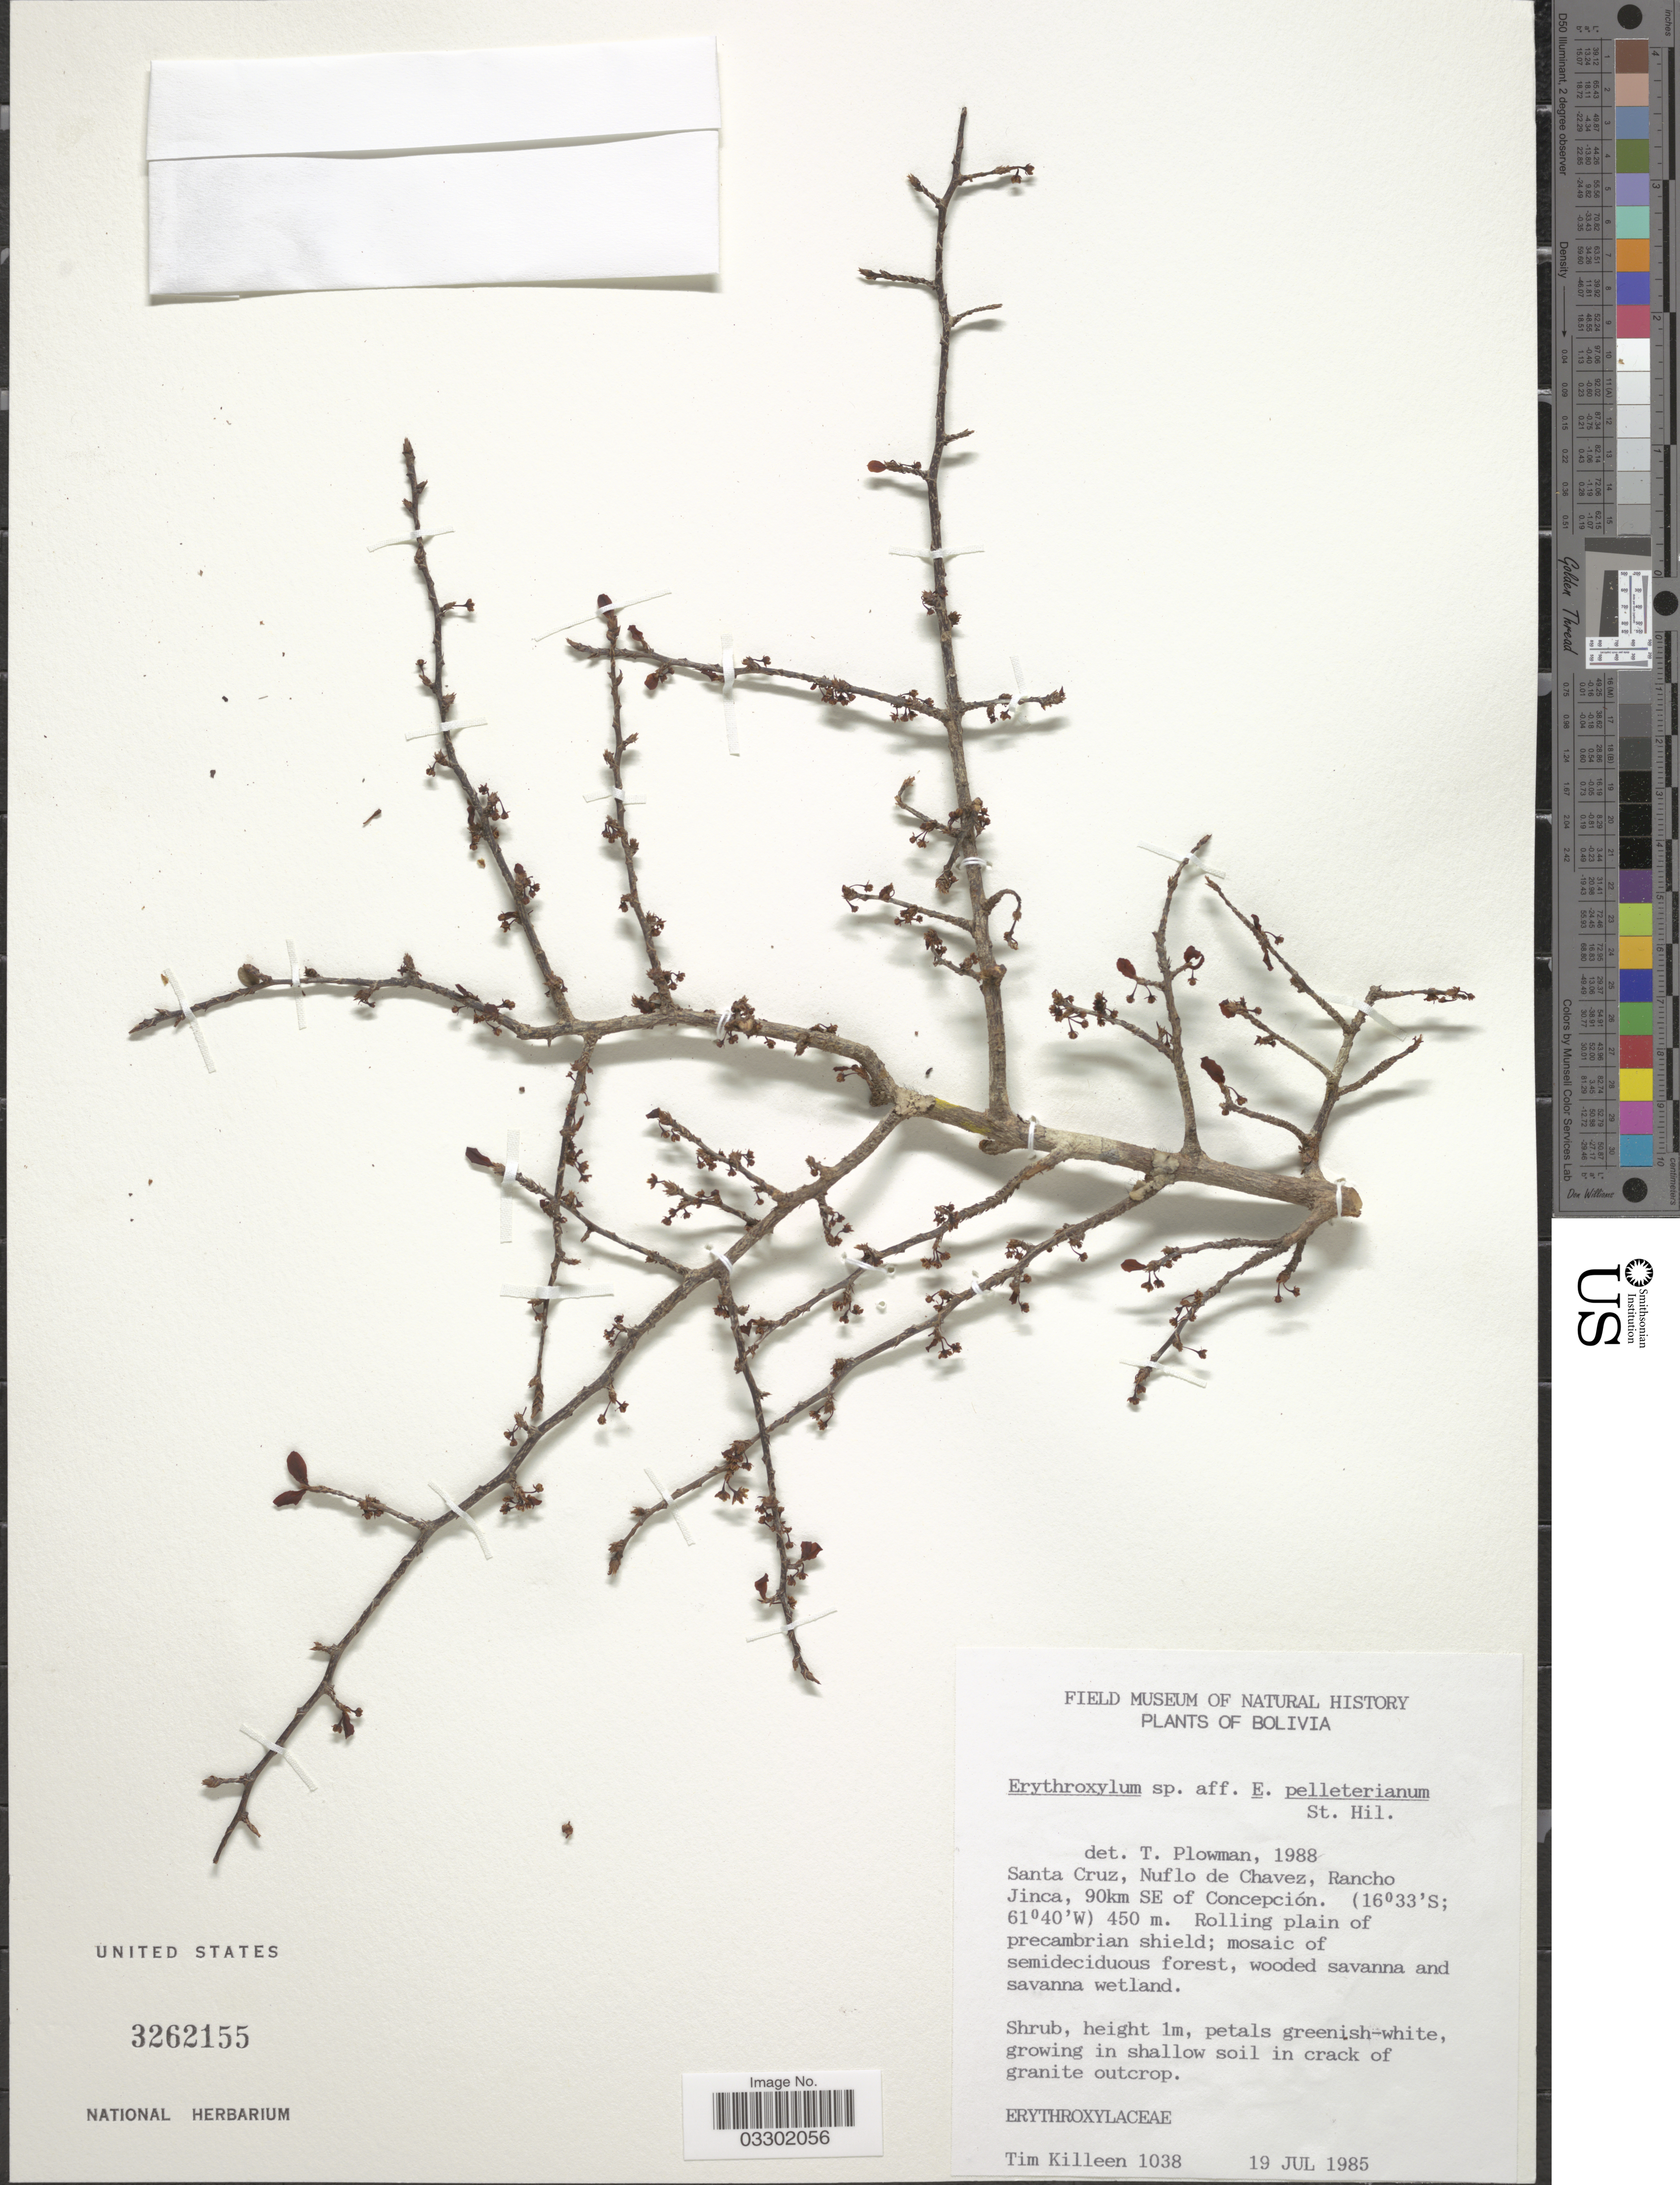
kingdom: Plantae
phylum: Tracheophyta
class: Magnoliopsida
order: Malpighiales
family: Erythroxylaceae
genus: Erythroxylum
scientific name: Erythroxylum pelleterianum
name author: A. St.-Hil.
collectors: T. J. Killeen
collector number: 1038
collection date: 1985-07-19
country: Bolivia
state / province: Santa Cruz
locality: Nuflo de Chavez, Rancho Jinca, 90km SE of Concepción.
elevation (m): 450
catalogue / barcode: US 3262155